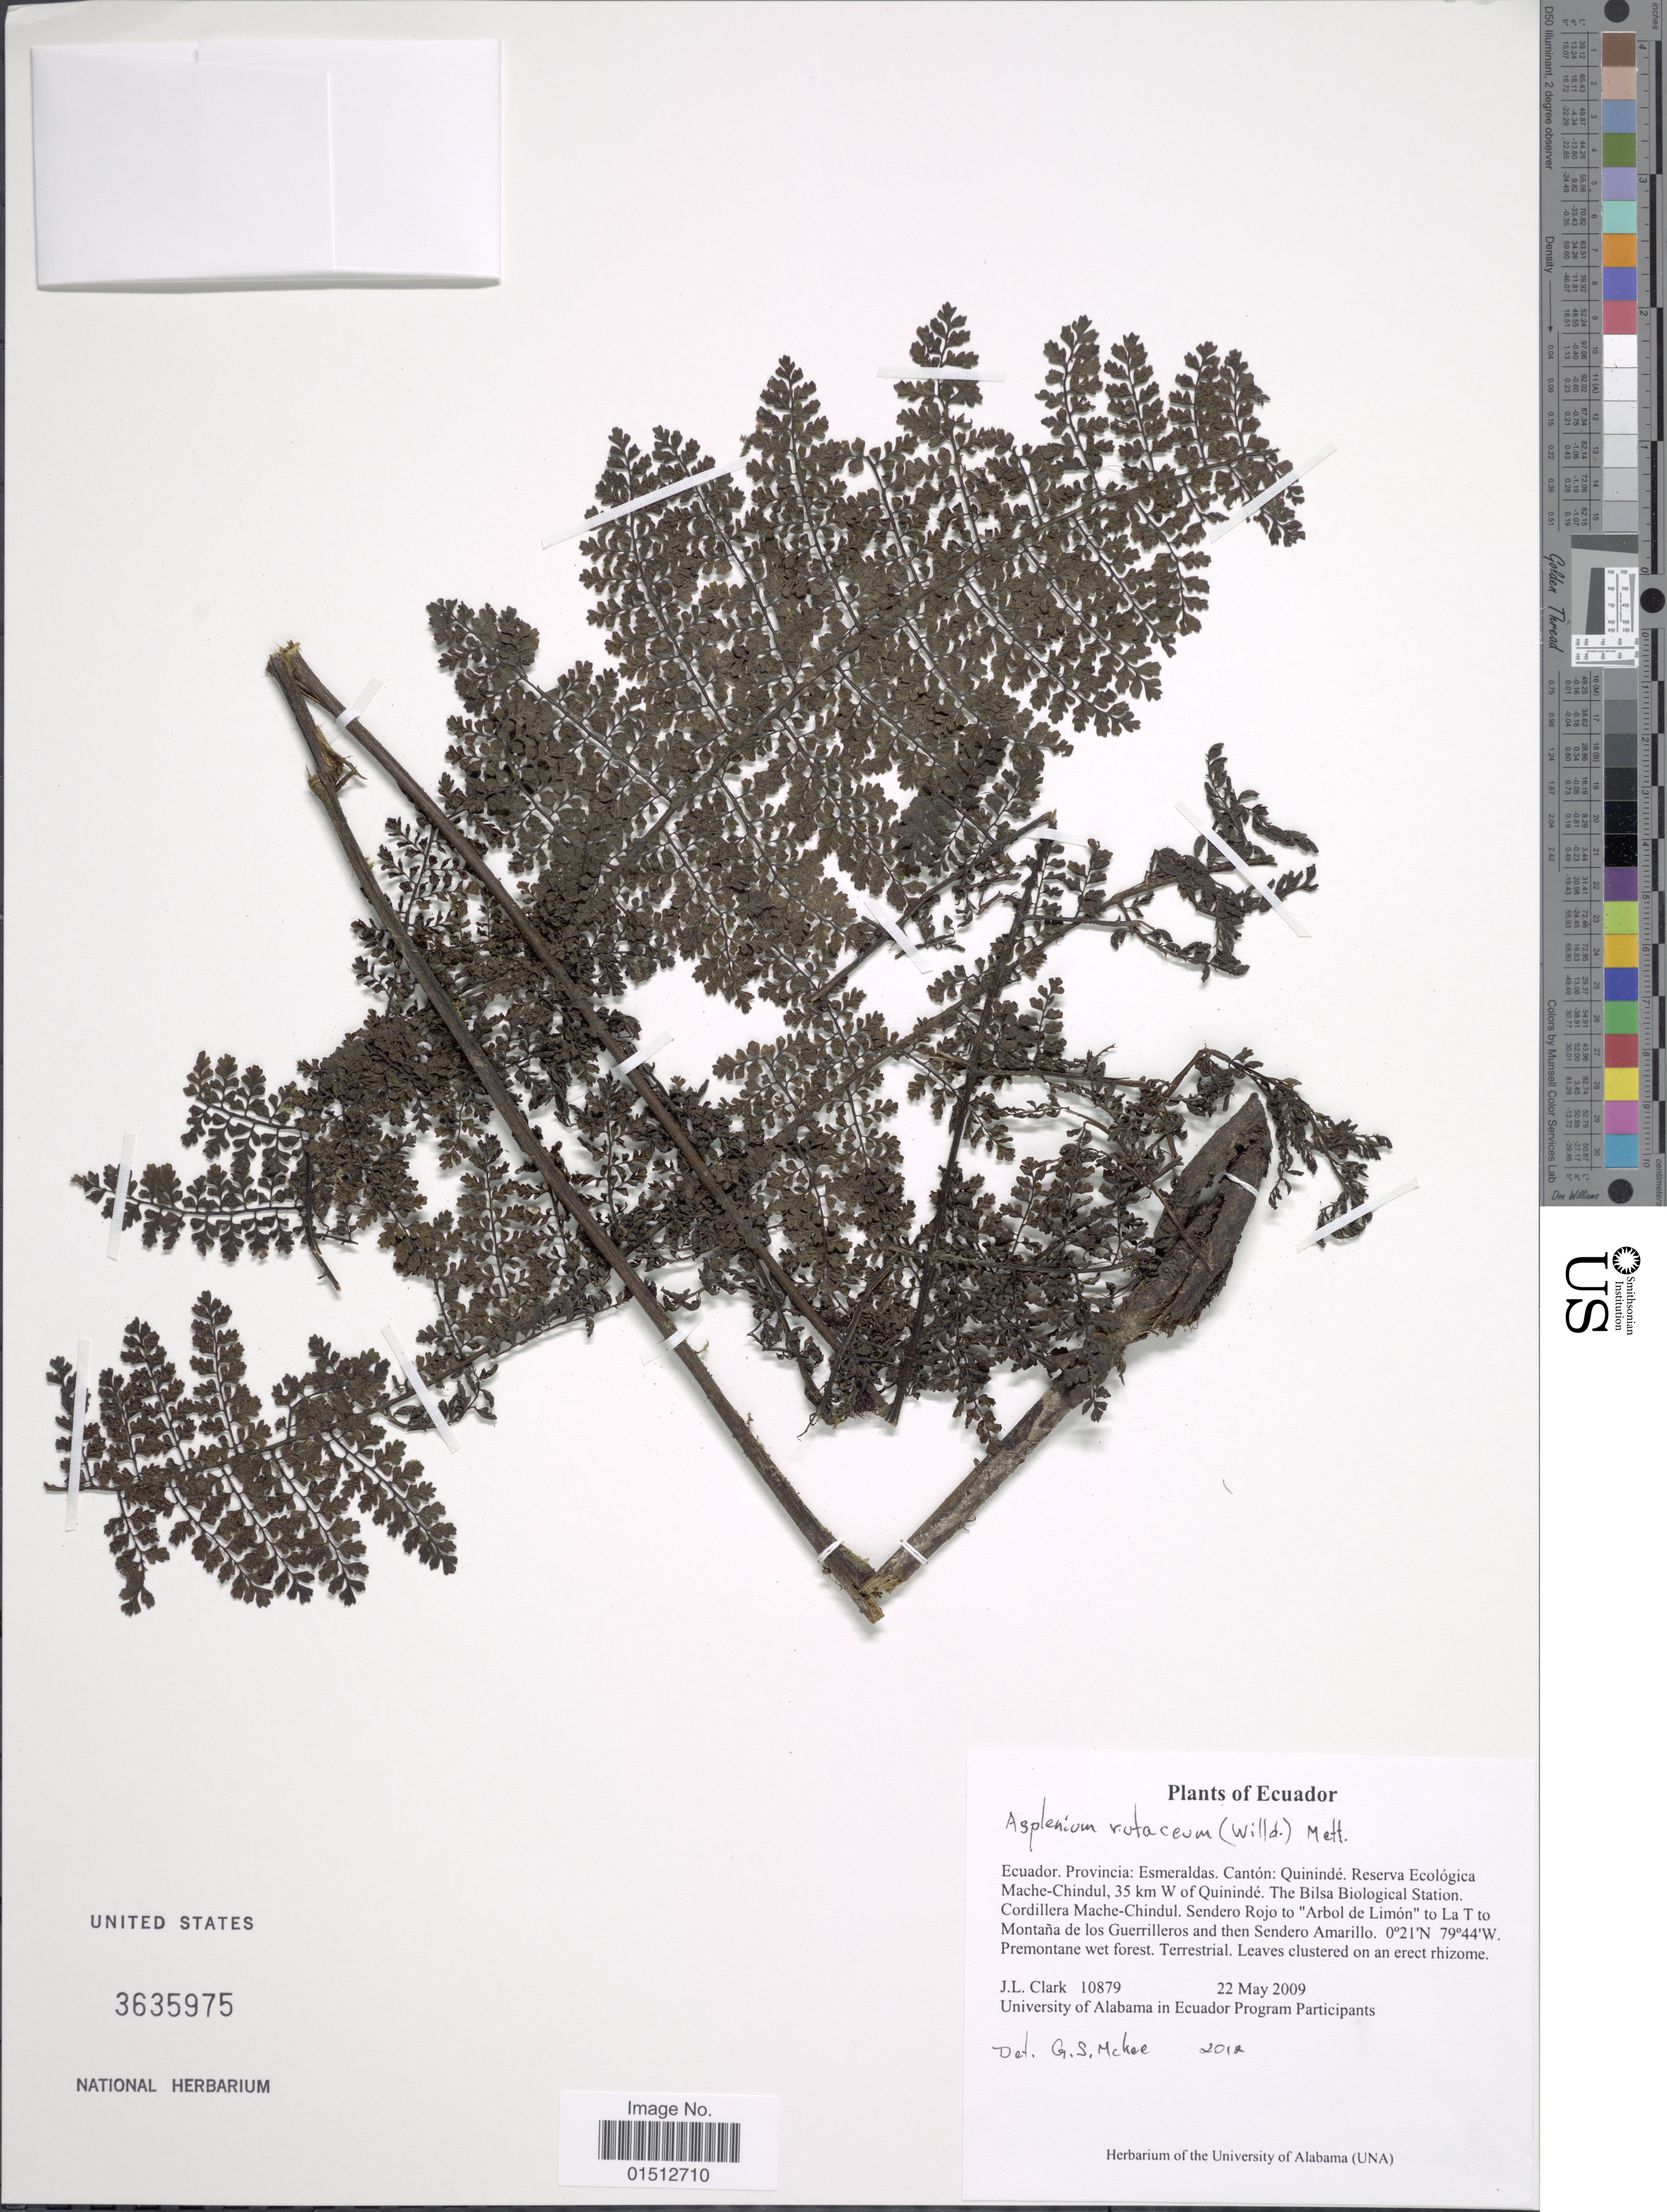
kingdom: Plantae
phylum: Tracheophyta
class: Polypodiopsida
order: Polypodiales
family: Aspleniaceae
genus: Asplenium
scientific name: Asplenium rutaceum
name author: (Willd.) Mett.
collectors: J. L. Clark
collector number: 10879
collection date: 2009-05-22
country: Ecuador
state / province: Esmeraldas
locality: Ecuador. Provincia: Esmeraldas, Canton: Quininde. Reserva Ecologica Mache-Chindul, 35 km W of Quininde. The Bilsa Biological Station. Cordillera Mache-Chindul, Sendero Rojo to "Arbol de Limon"to La T to Montana de los Guerrilleros and then Sendero Amarillo.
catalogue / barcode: US 3635975